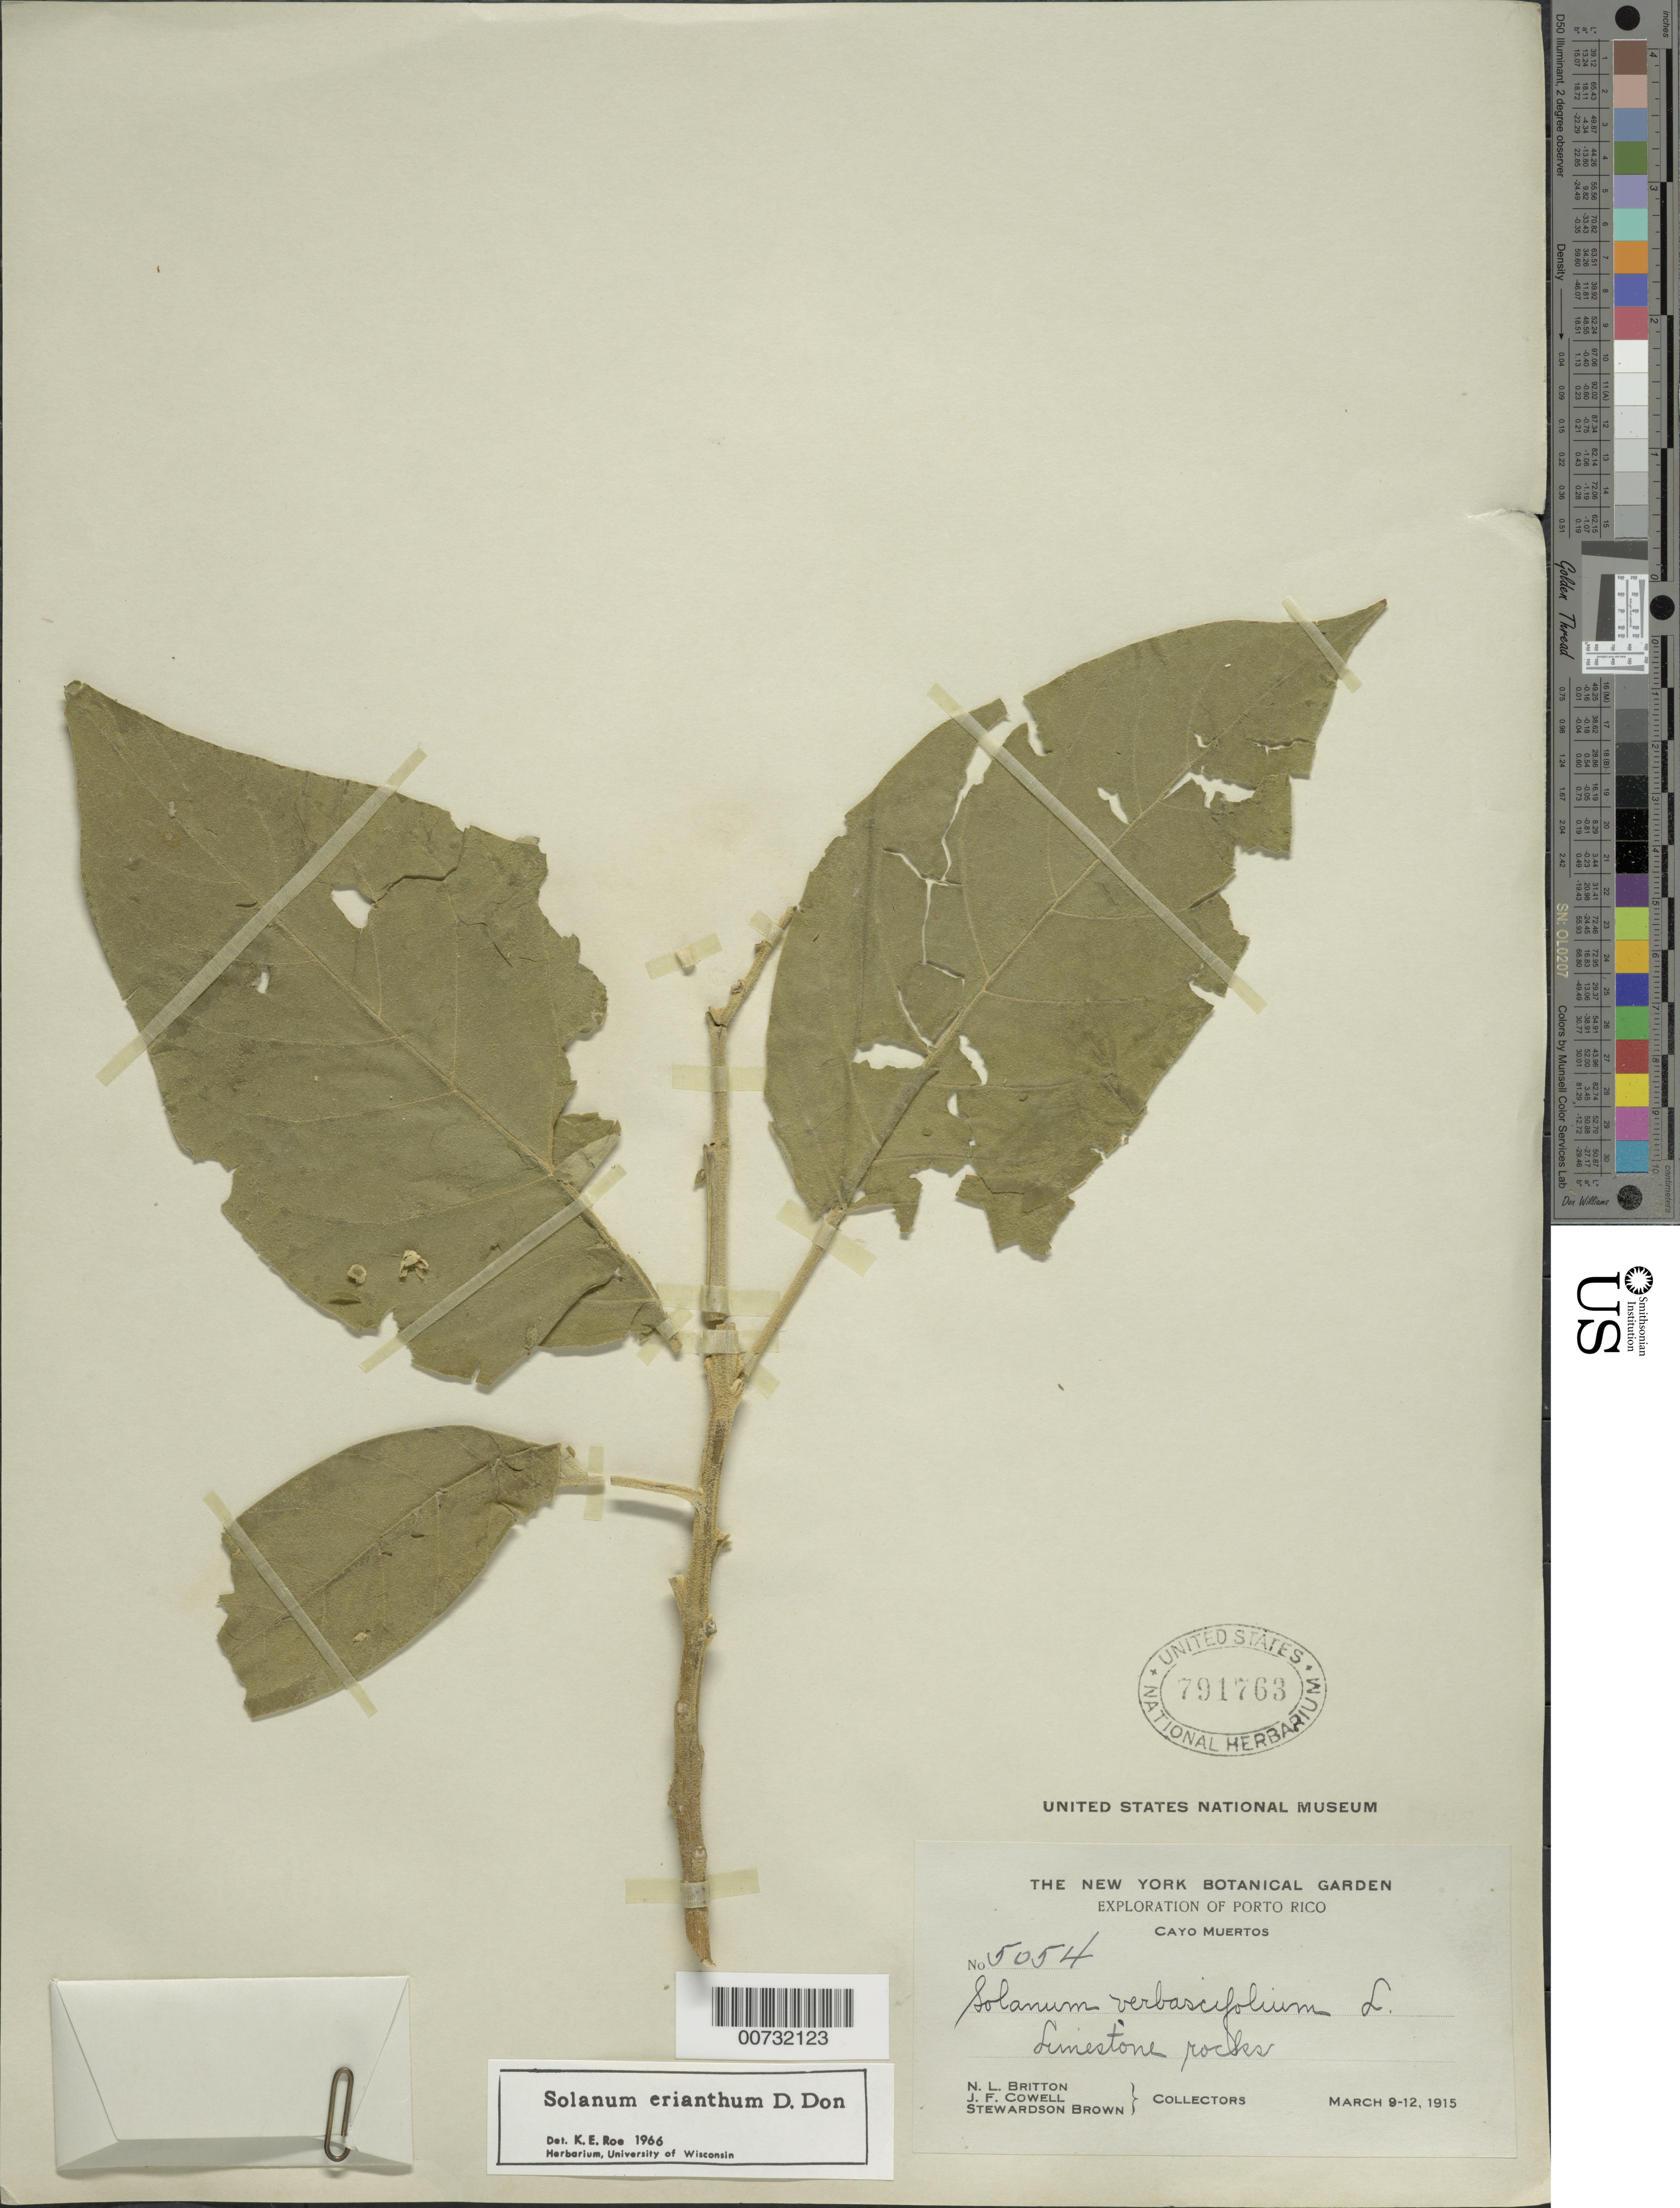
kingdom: Plantae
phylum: Tracheophyta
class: Magnoliopsida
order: Solanales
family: Solanaceae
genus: Solanum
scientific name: Solanum erianthum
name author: D. Don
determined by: Roe, K. E.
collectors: N. Britton, J. F. Cowell & S. Brown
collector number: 5054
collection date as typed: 09 Mar 1915 to 12 Mar 1915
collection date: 1915-03-09/1915-03-12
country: Puerto Rico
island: Caja de Muerto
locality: Cayo Muertos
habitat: Limestone rocks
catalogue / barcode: US 791763